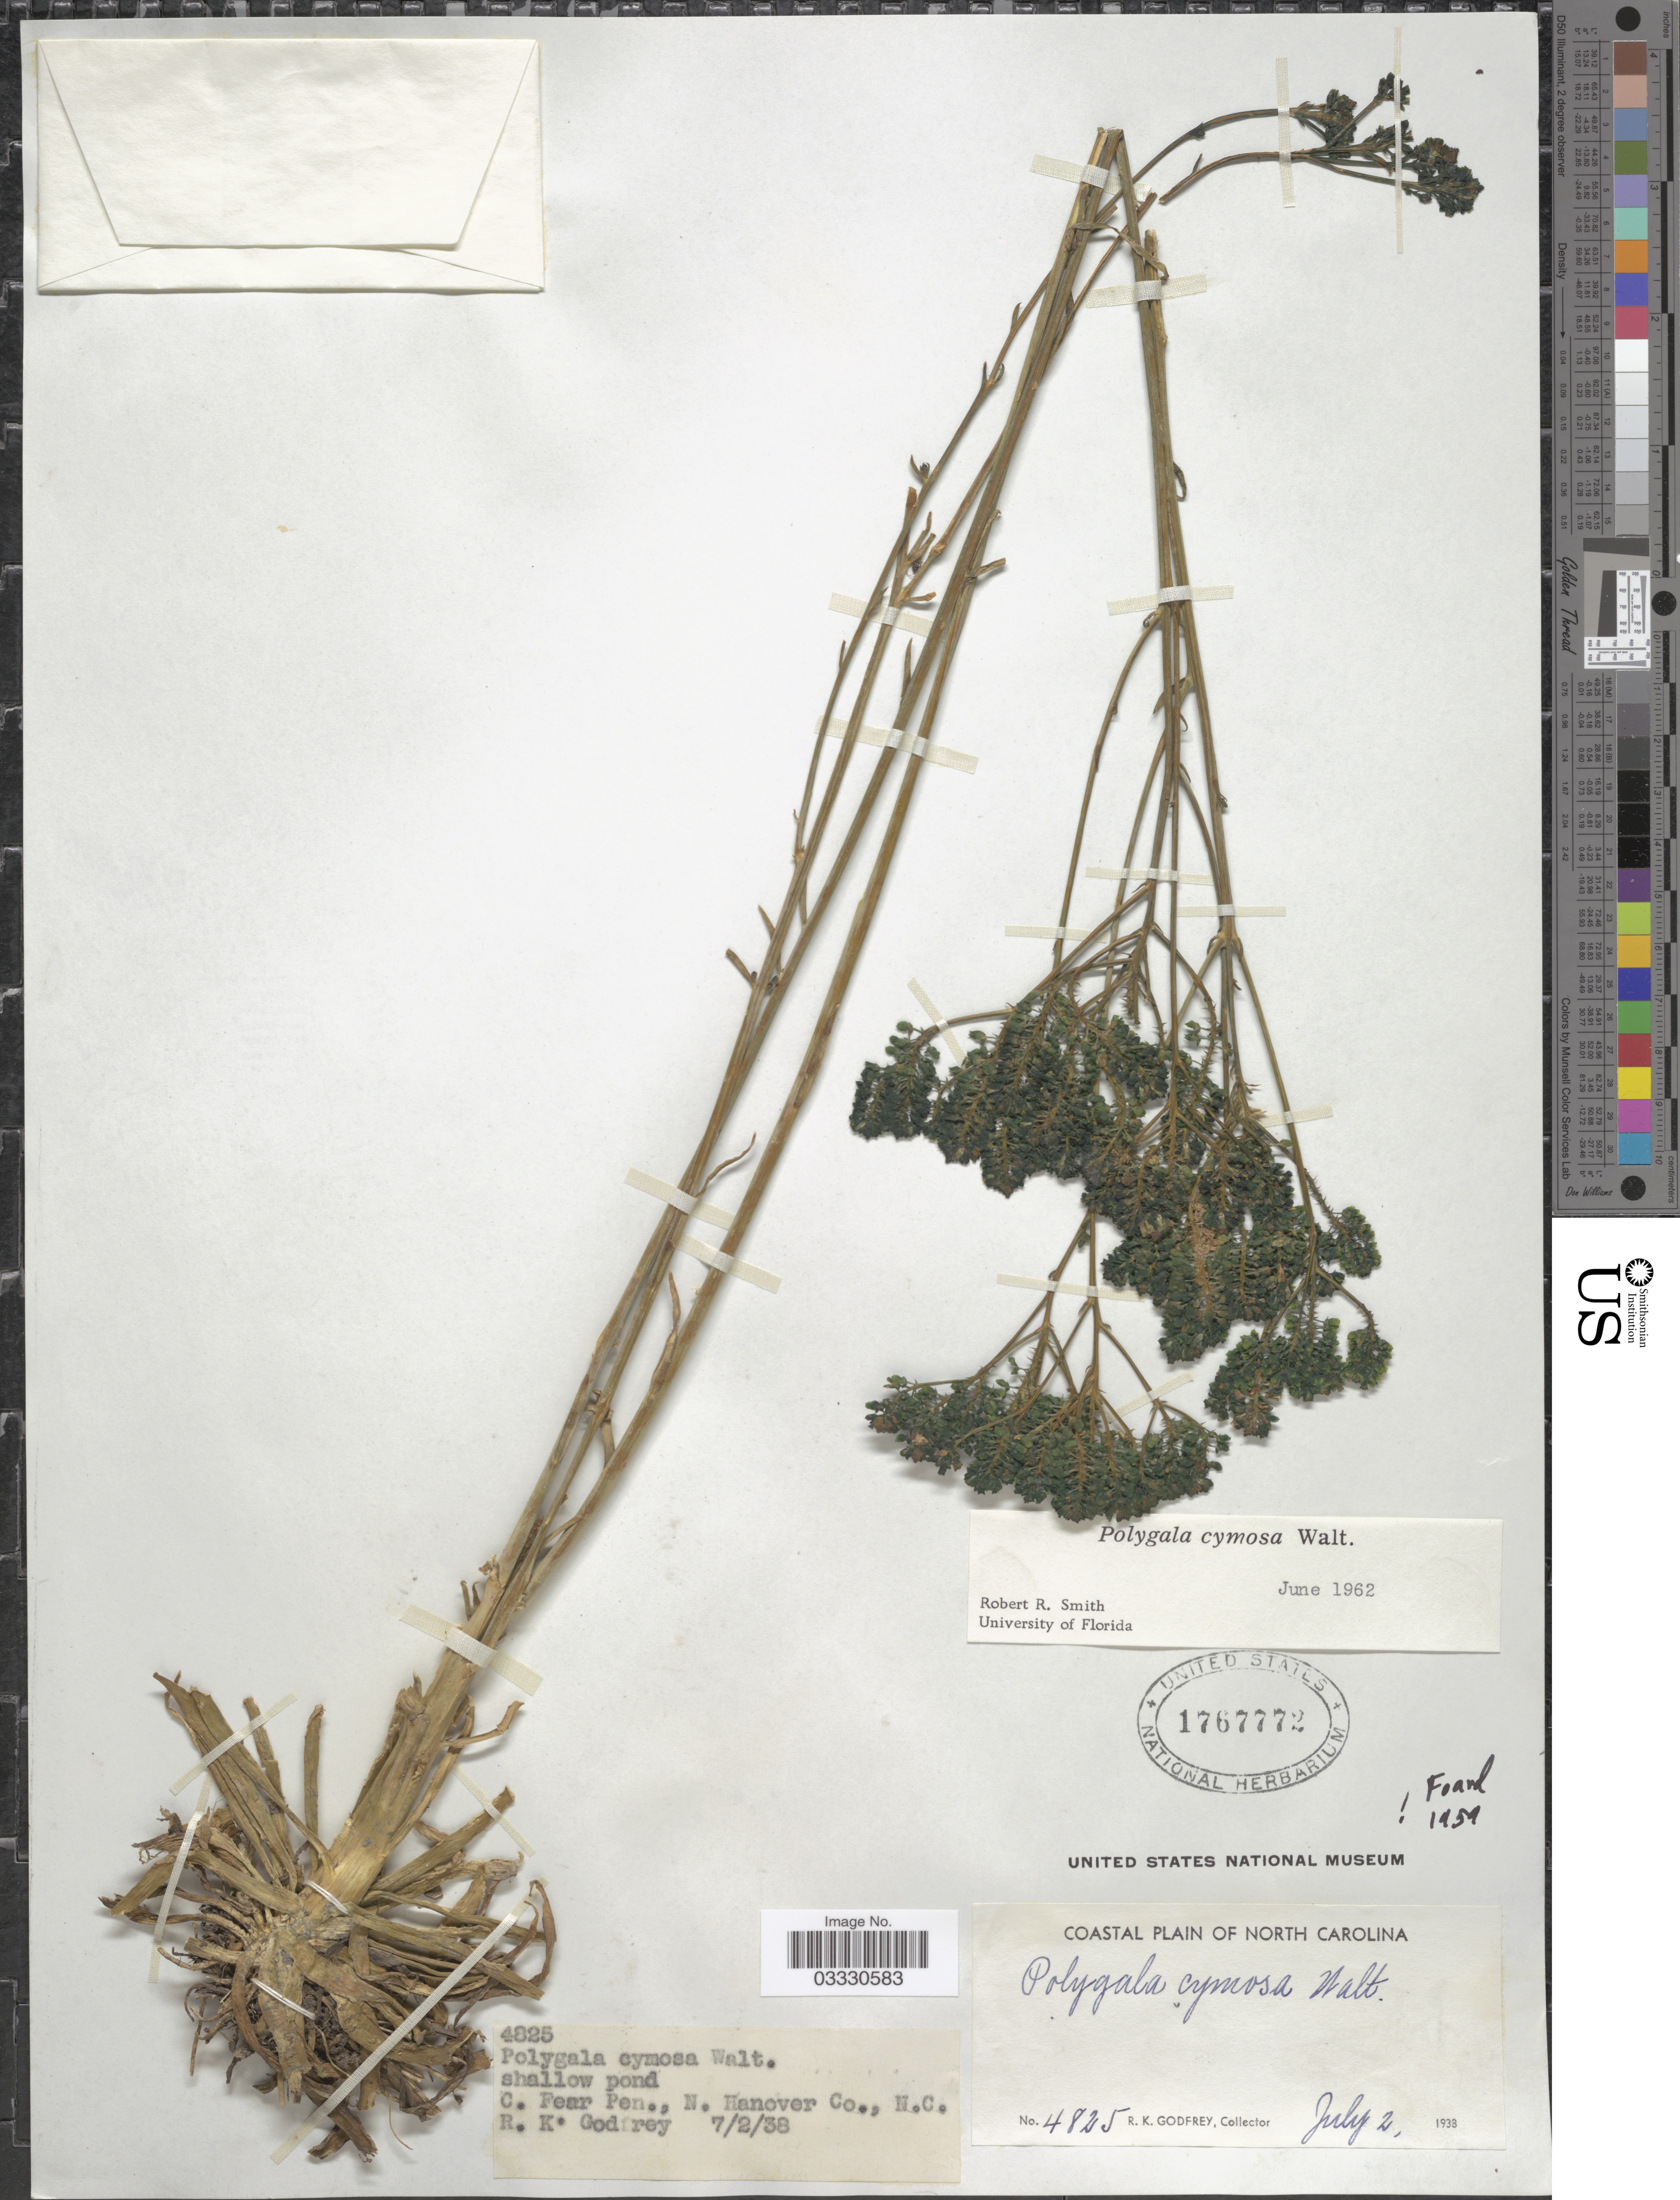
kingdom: Plantae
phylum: Tracheophyta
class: Magnoliopsida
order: Fabales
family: Polygalaceae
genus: Polygala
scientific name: Polygala cymosa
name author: Walter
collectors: R. K. Godfrey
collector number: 4825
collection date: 1938-07-02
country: United States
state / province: North Carolina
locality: Coastal plain of North Carolina. C. Fear Pen., N. Hanover Co.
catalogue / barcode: US 1767772